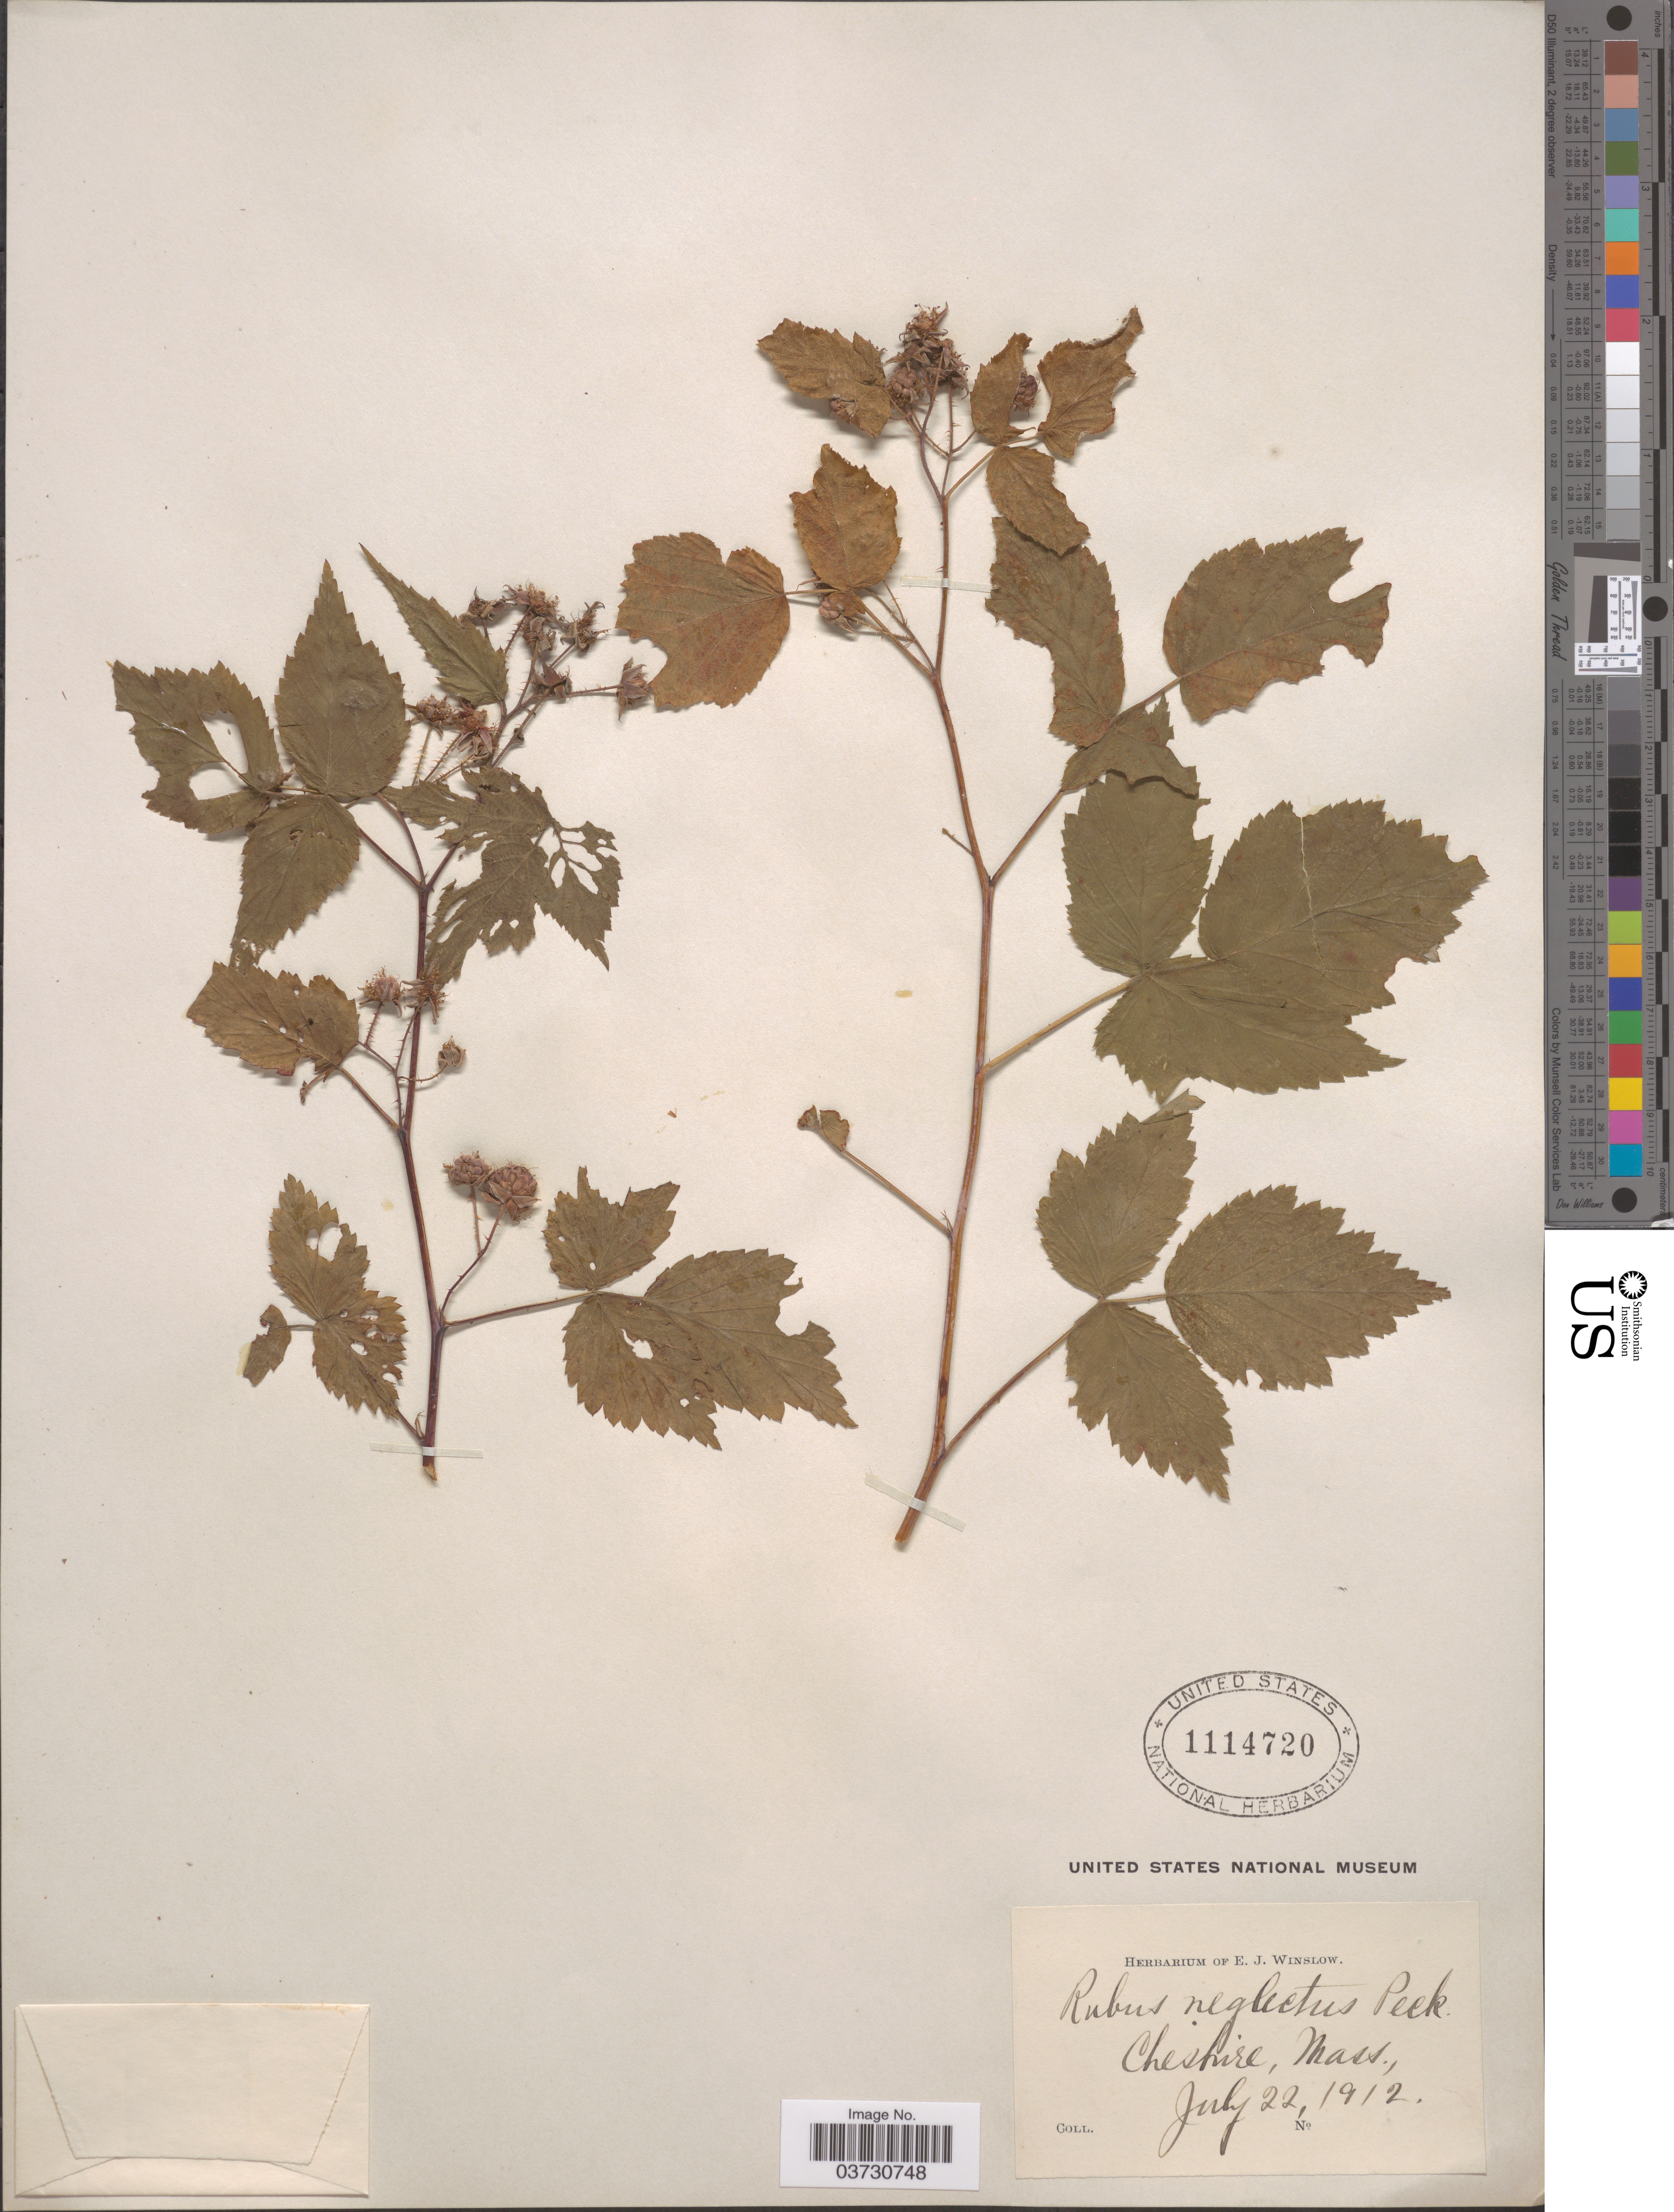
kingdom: Plantae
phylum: Tracheophyta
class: Magnoliopsida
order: Rosales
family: Rosaceae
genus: Rubus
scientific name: Rubus neglectus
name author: P.J. Müll. ex Focke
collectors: ex herb. E. J. Winslow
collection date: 1912-07-22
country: United States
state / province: Massachusetts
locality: Cheshire.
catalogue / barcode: US 1114720